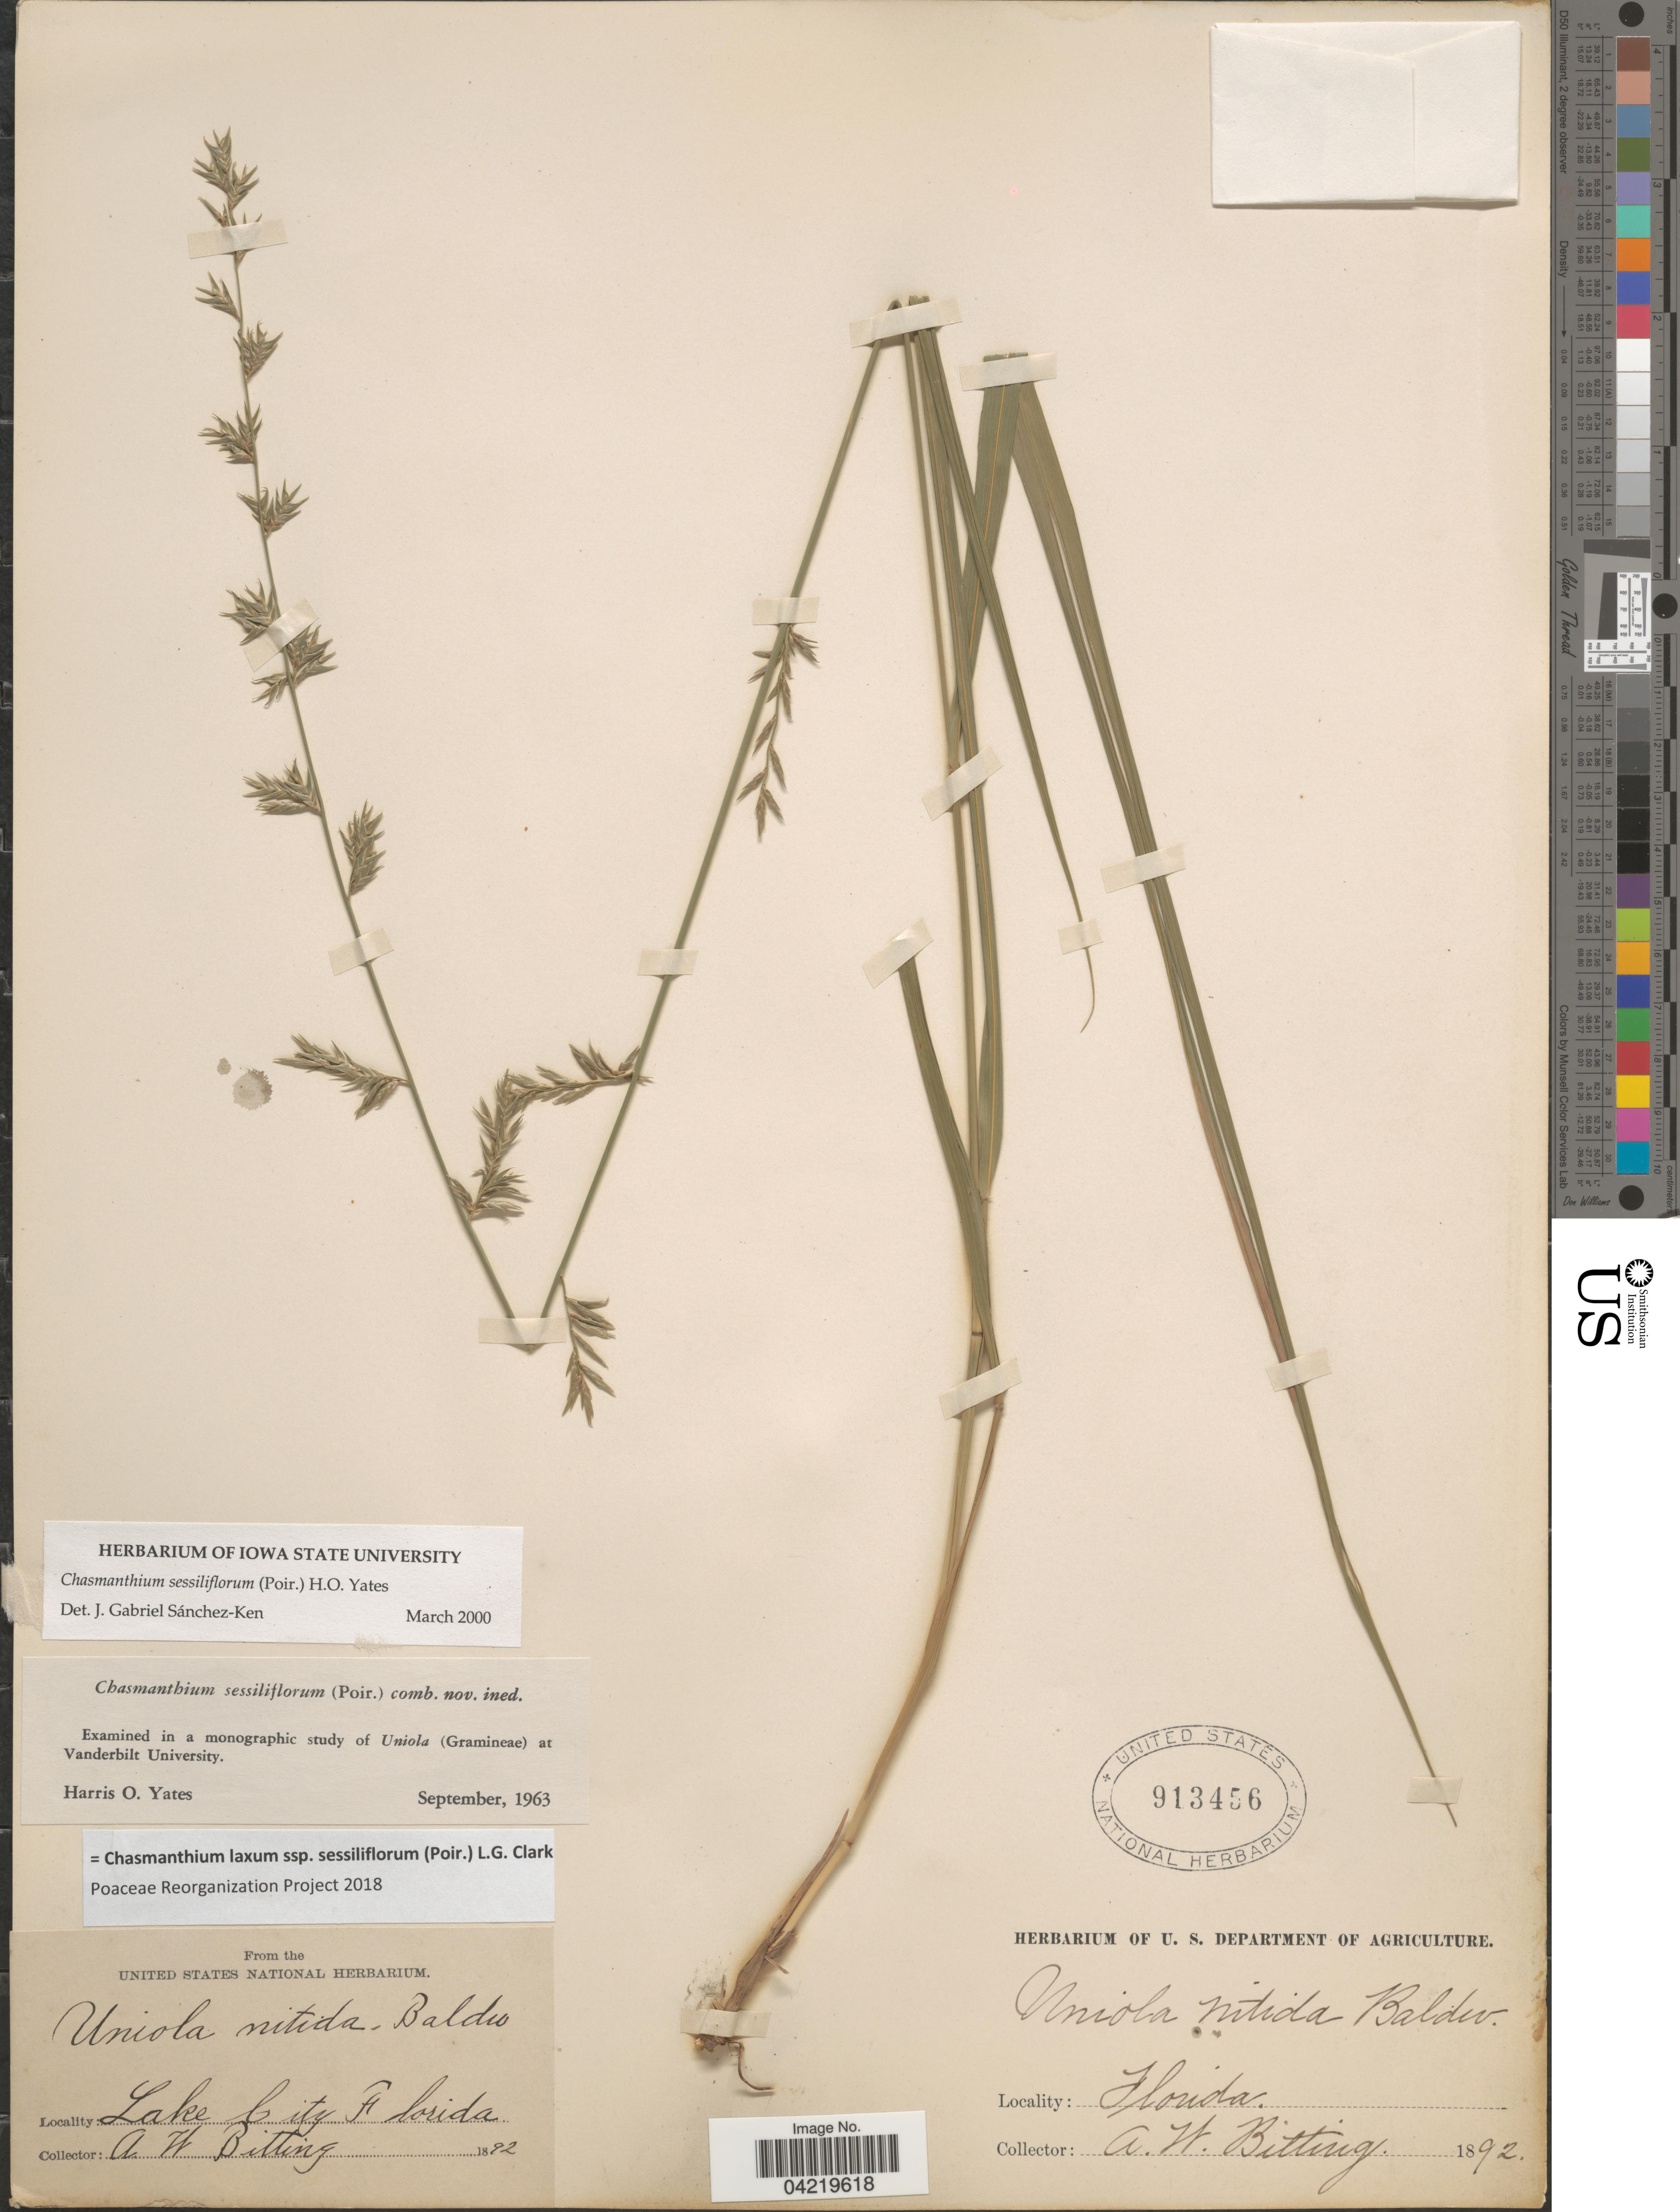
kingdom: Plantae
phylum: Tracheophyta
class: Liliopsida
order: Poales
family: Poaceae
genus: Chasmanthium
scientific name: Chasmanthium laxum subsp. sessiliflorum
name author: (L.) H.O. Yates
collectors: A. Bitting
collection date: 1892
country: United States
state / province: Florida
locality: Lake City.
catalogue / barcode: US 913456